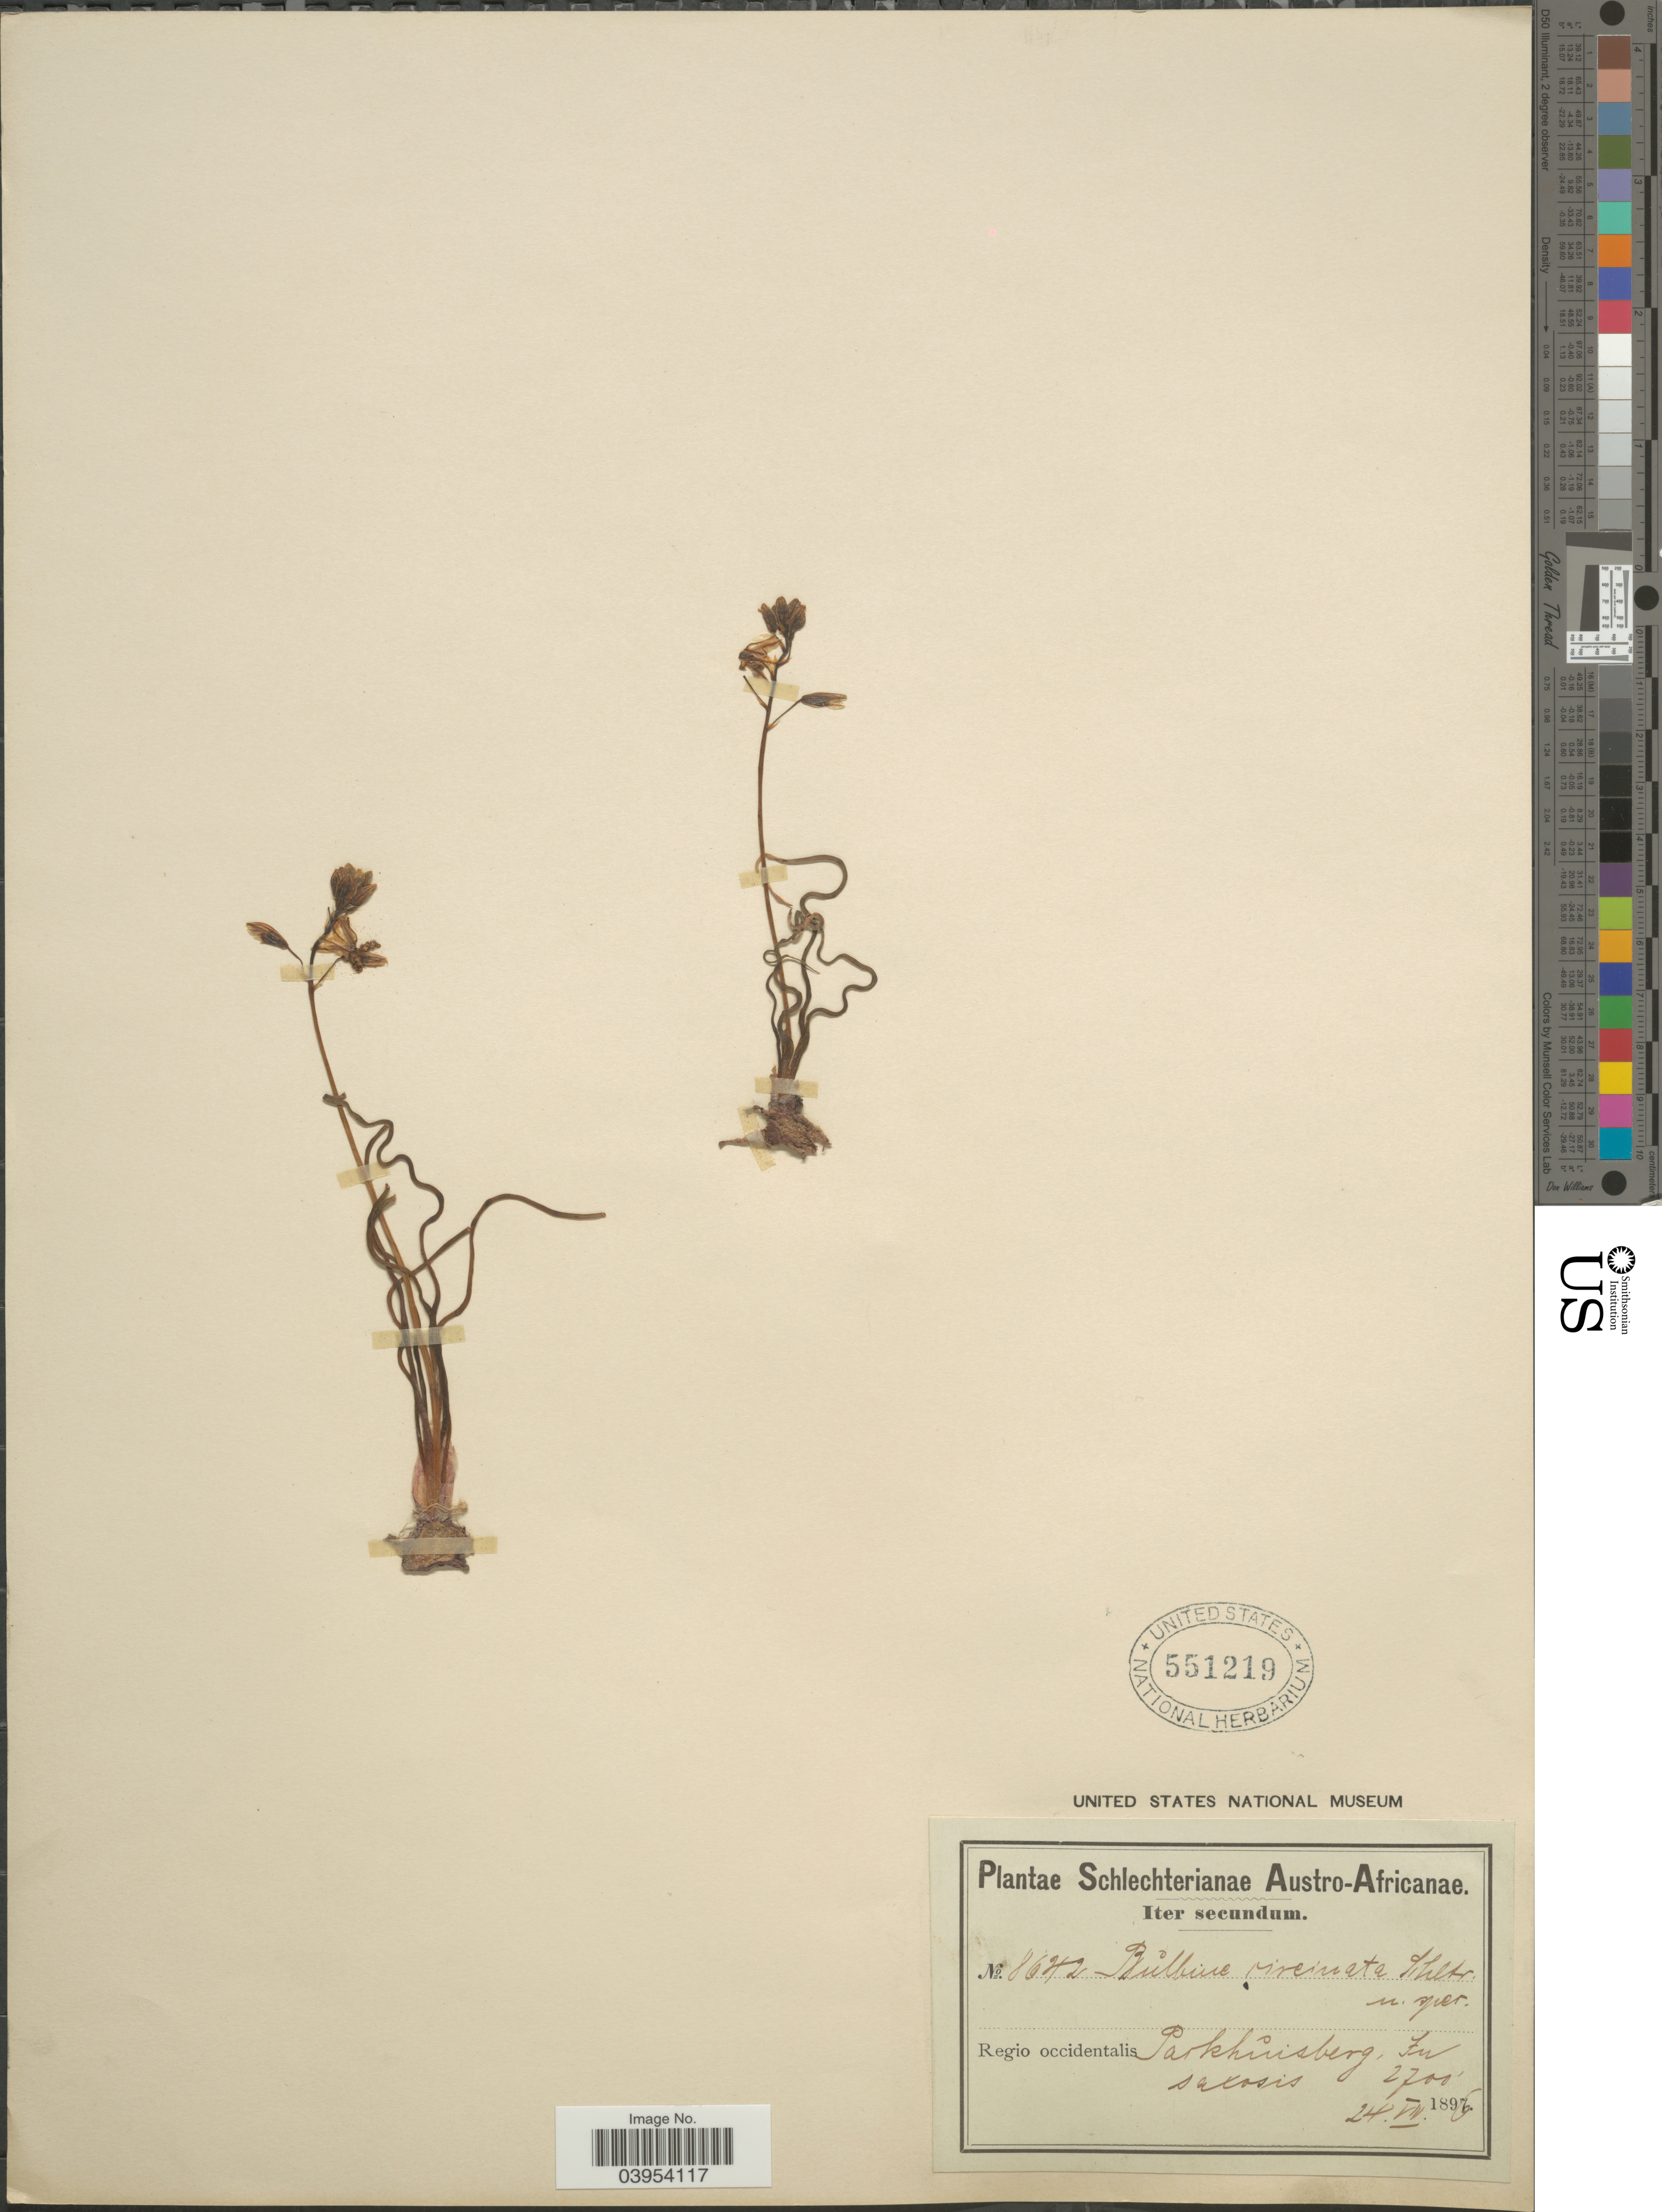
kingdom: Plantae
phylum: Tracheophyta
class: Liliopsida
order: Asparagales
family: Asphodelaceae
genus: Bulbine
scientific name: Bulbine circinata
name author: Poelln.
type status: Type Collection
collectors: Schlechter, --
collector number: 8642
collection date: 1896-08-24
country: South Africa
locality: Austro-Africanae. Regio occidentalis Parkhuisberg, In saxosis.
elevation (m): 823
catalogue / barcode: US 551219